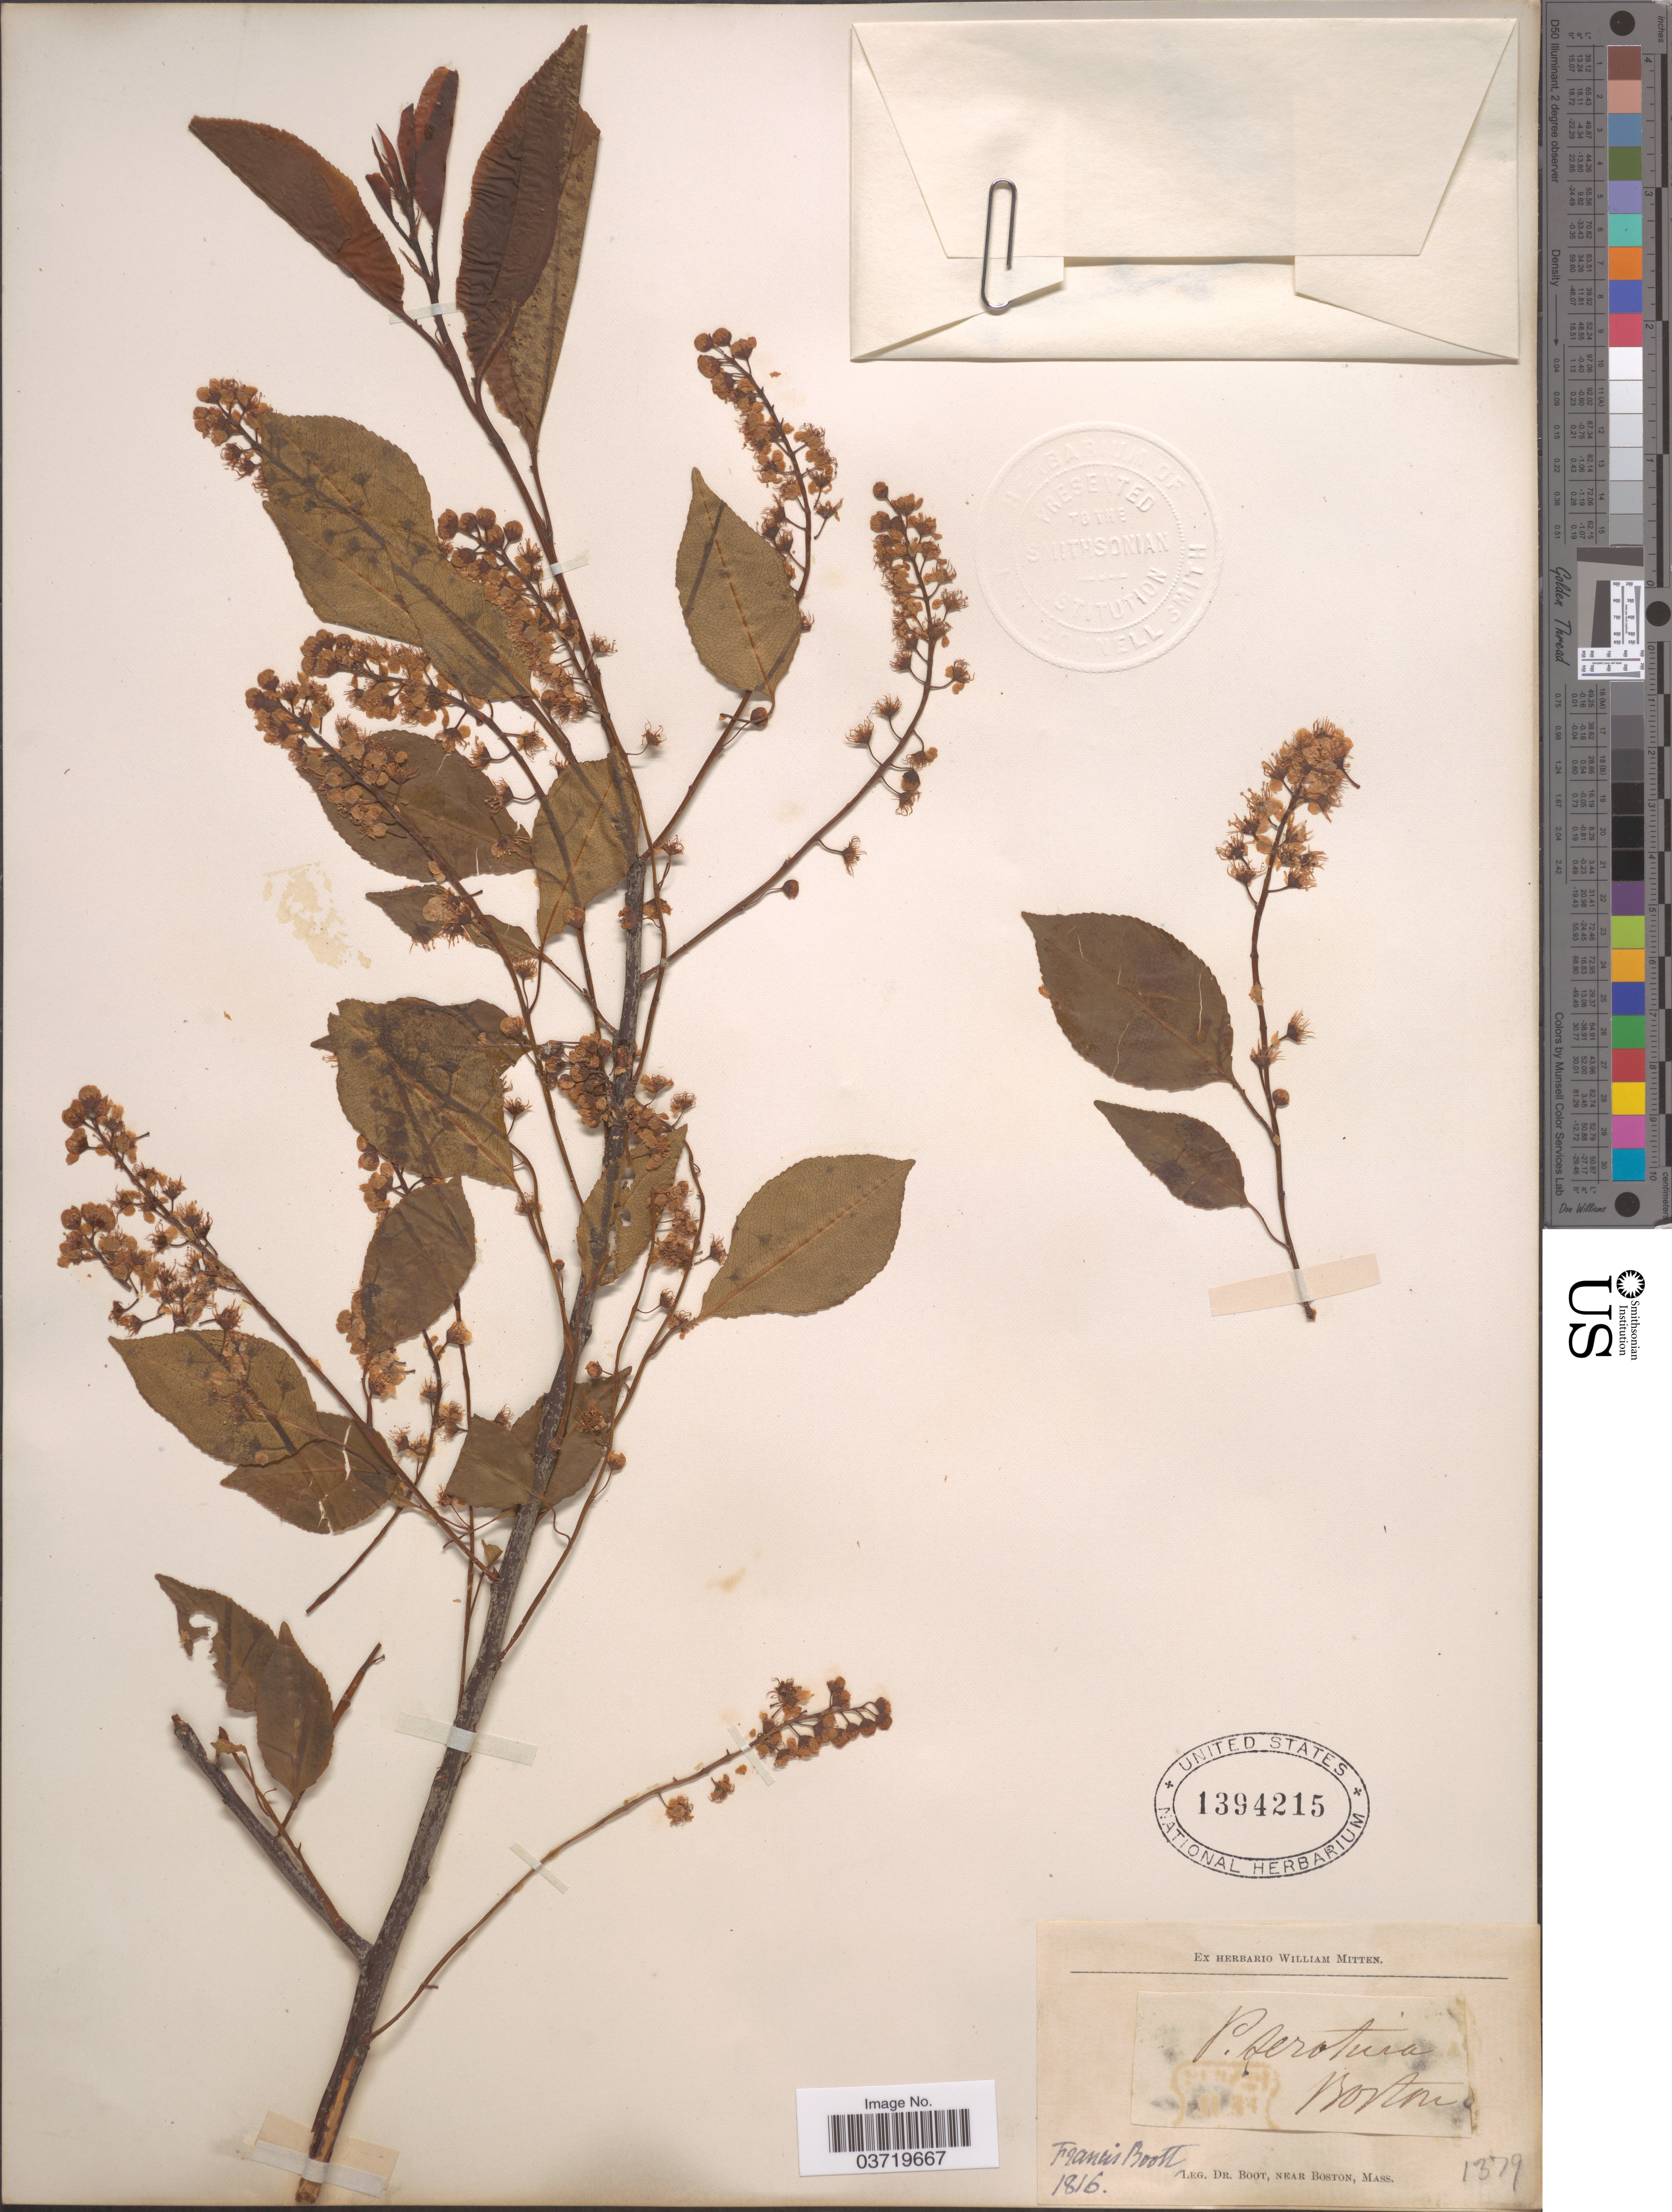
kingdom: Plantae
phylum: Tracheophyta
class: Magnoliopsida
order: Rosales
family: Rosaceae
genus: Prunus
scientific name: Prunus serotina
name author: Ehrh.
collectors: Boot & F. M. B. Boott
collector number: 1379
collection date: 1816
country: United States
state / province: Massachusetts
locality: Near Boston.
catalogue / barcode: US 1394215